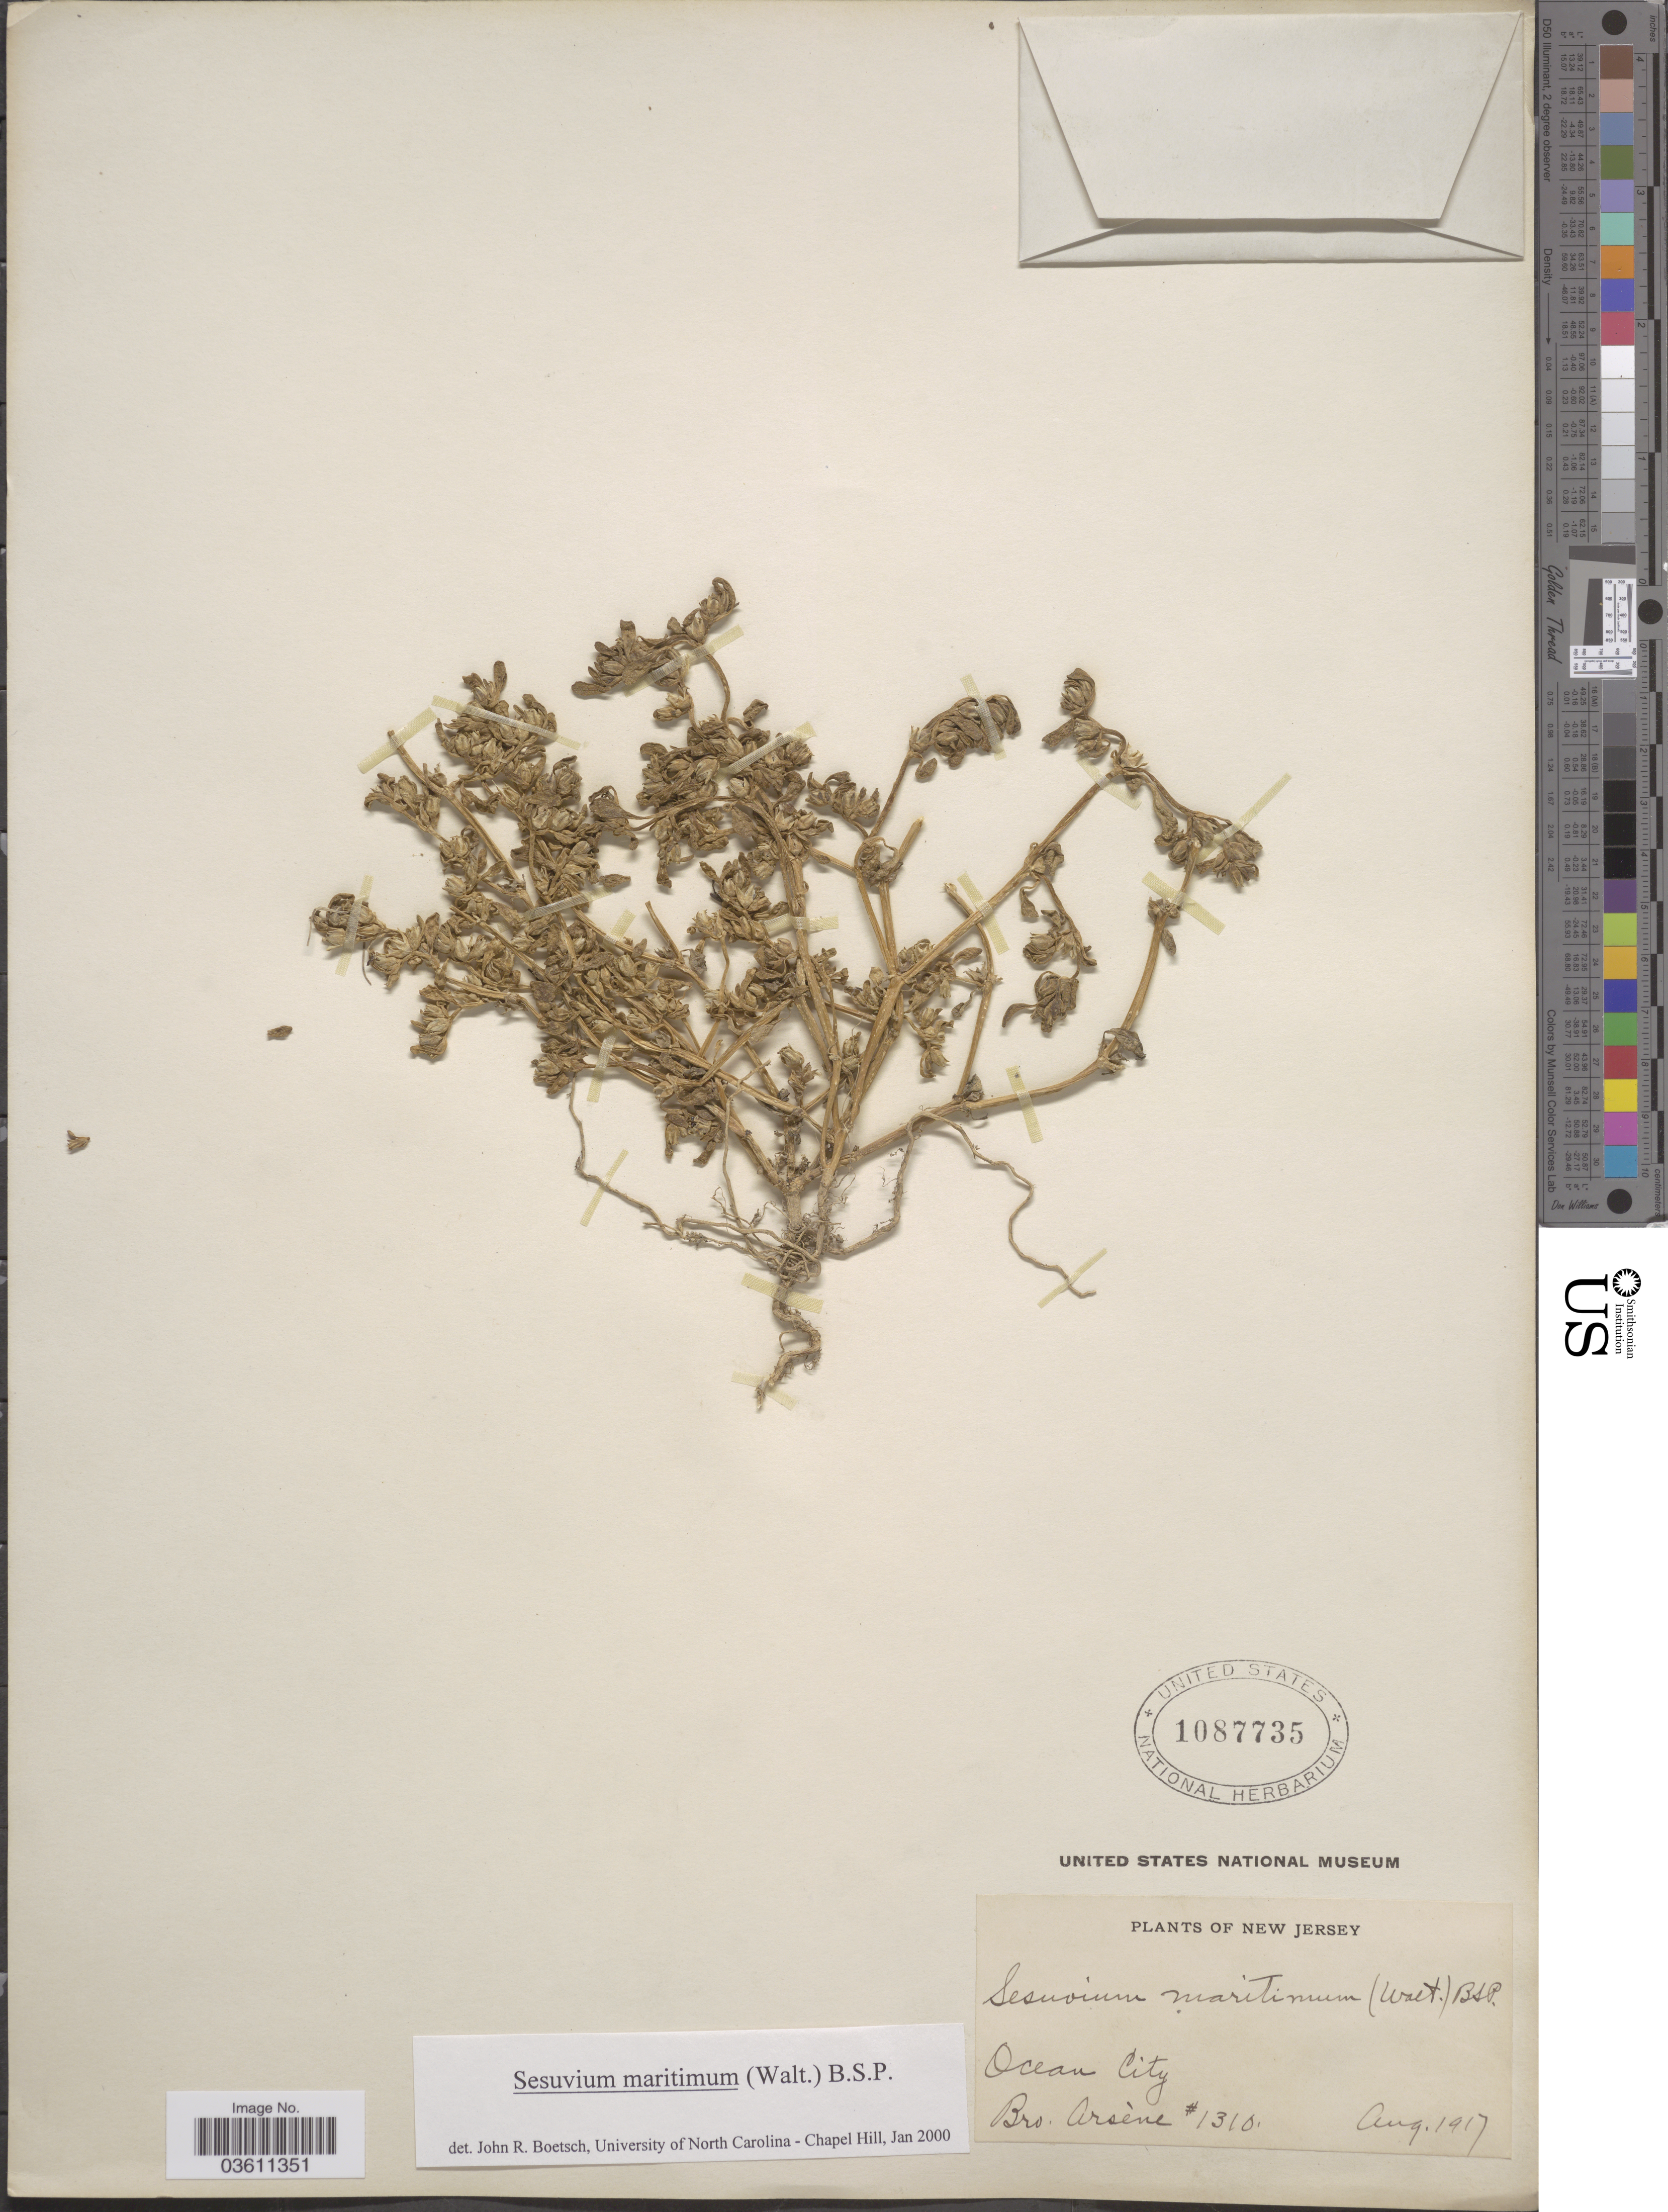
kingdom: Plantae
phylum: Tracheophyta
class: Magnoliopsida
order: Caryophyllales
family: Aizoaceae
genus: Sesuvium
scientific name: Sesuvium maritimum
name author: (Walter) Britton, Stearns & Poggenb.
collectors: F. Hyacinth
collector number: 1310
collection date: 1917-08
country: United States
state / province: New Jersey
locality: Ocean City.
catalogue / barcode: US 1087735